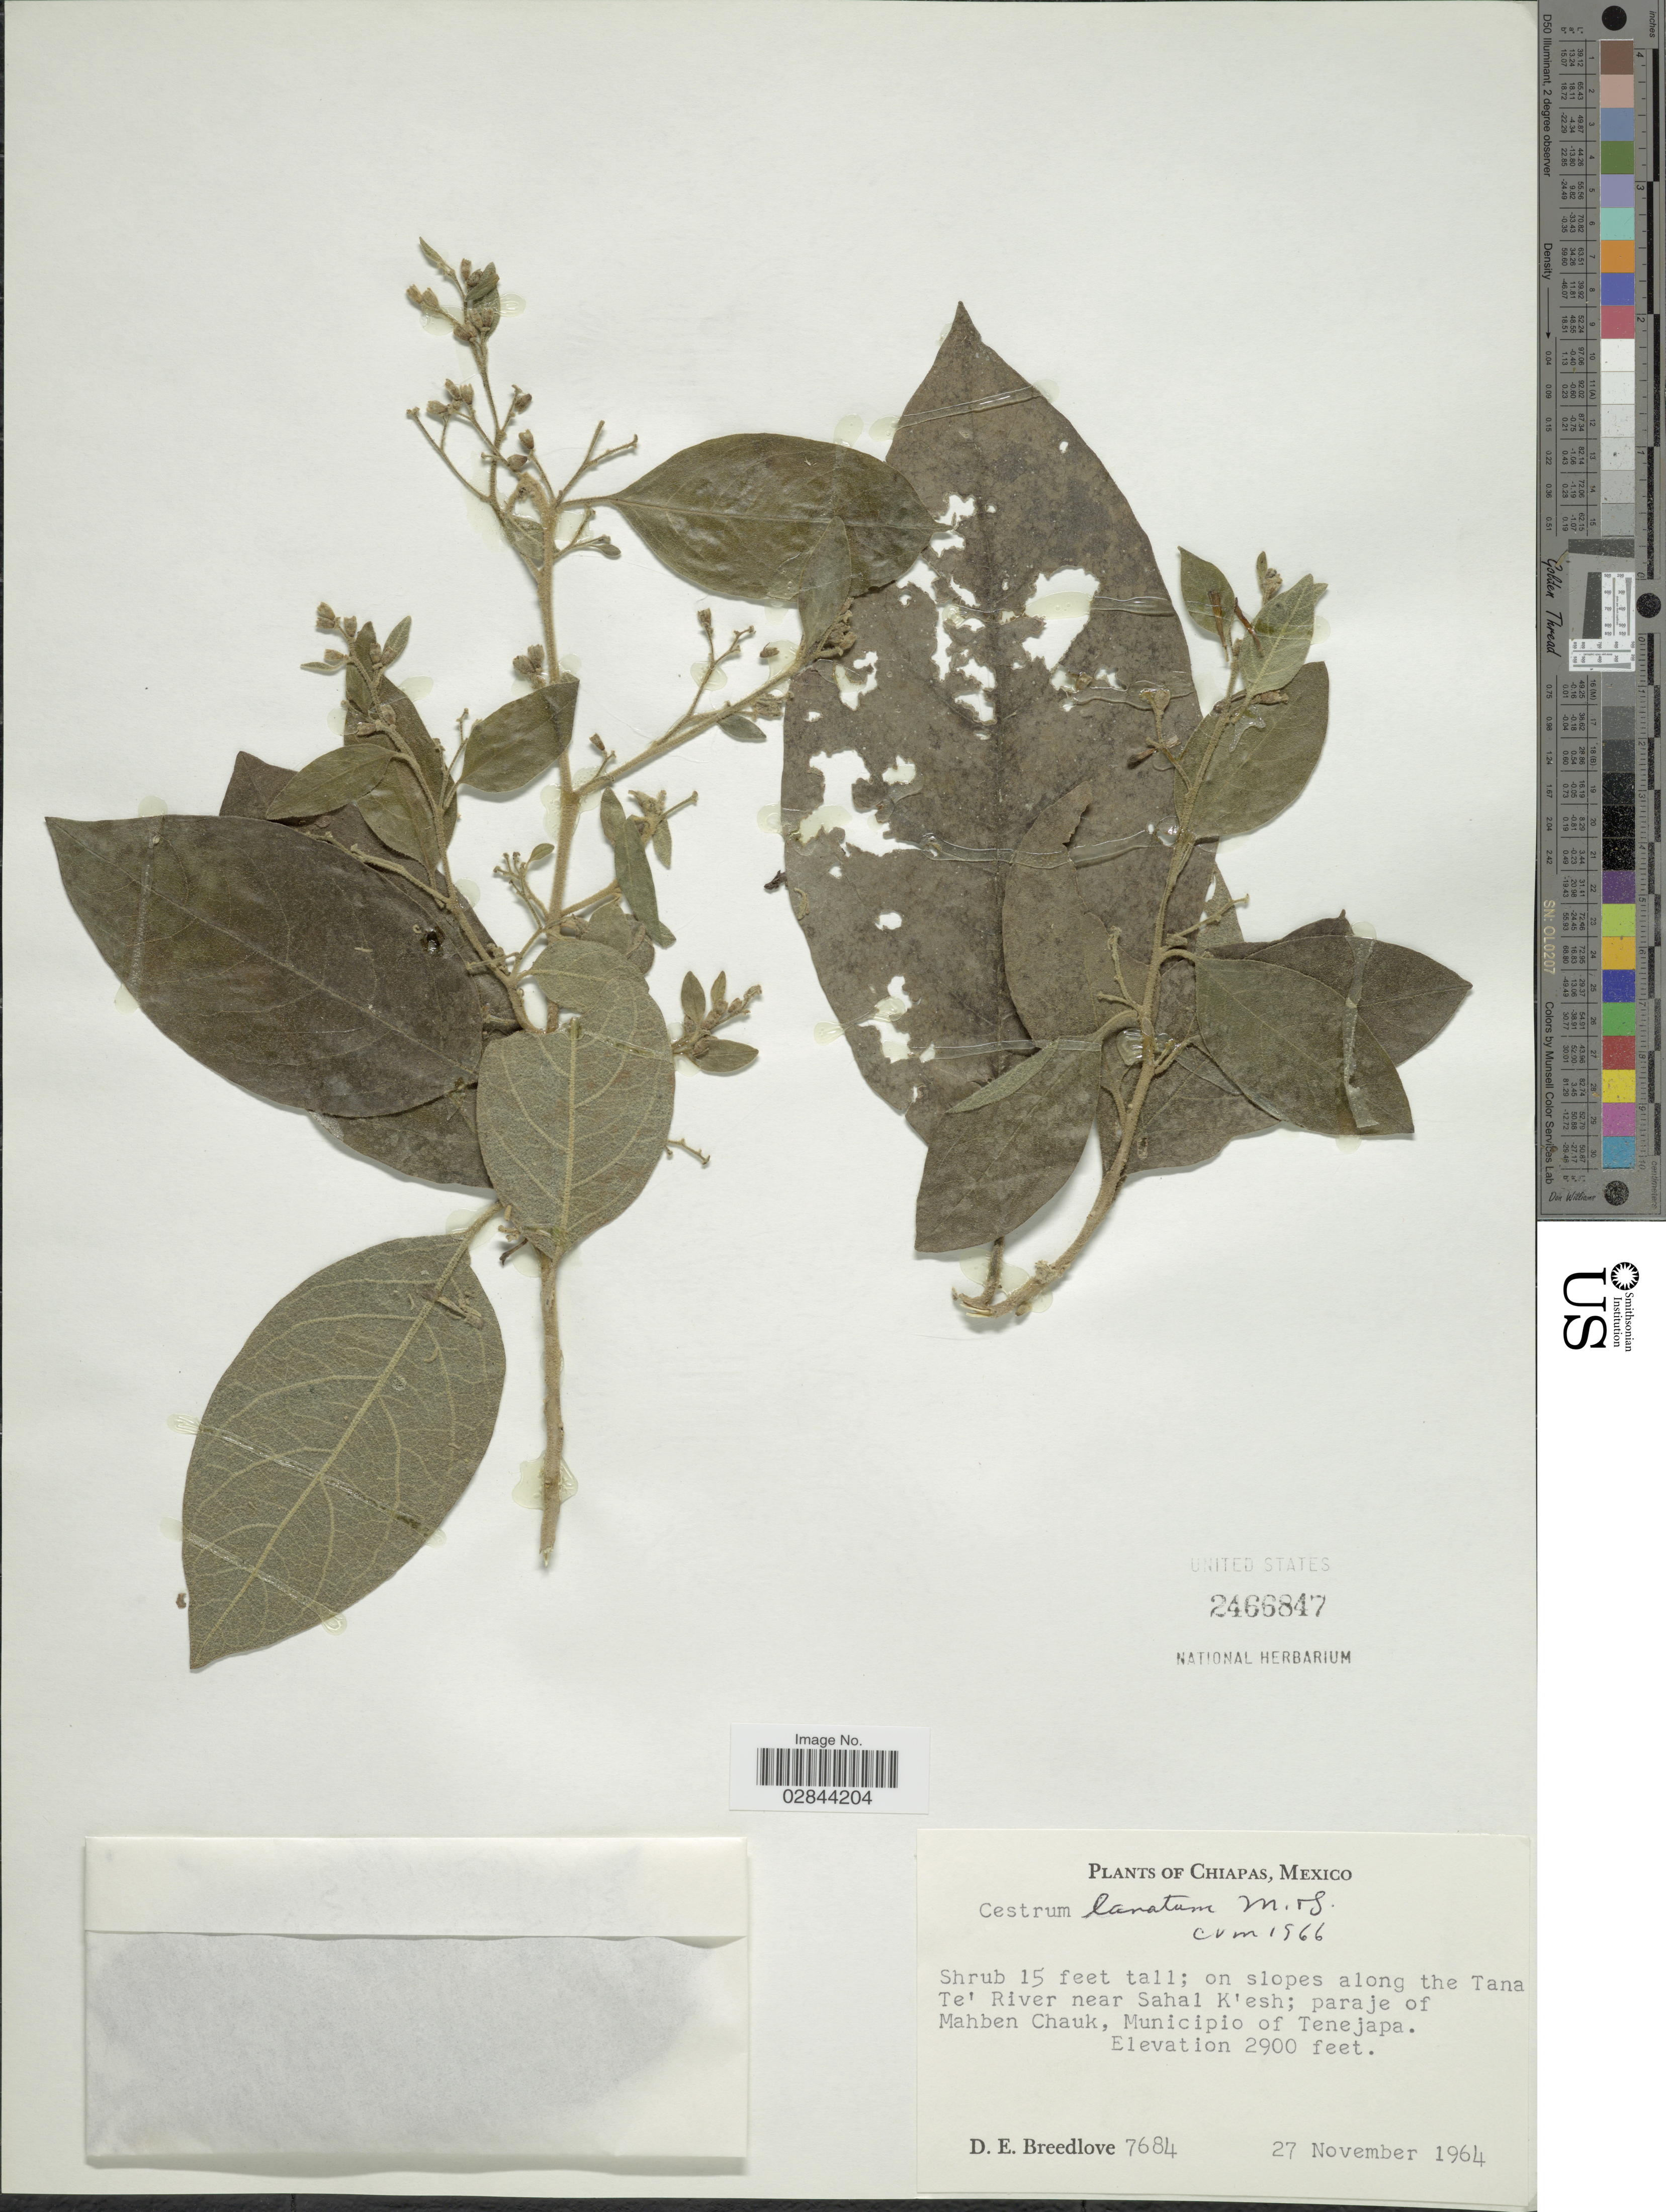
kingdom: Plantae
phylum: Tracheophyta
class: Magnoliopsida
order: Solanales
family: Solanaceae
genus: Cestrum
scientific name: Cestrum tomentosum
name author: L. f.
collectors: D. E. Breedlove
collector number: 7684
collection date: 1964-11-27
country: Mexico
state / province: Chiapas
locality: On slopes along the Tana Te' River near Sahal K'esh; paraje of Mahben Chauk, Municipio of Tenejapa.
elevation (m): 884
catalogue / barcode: US 2466847